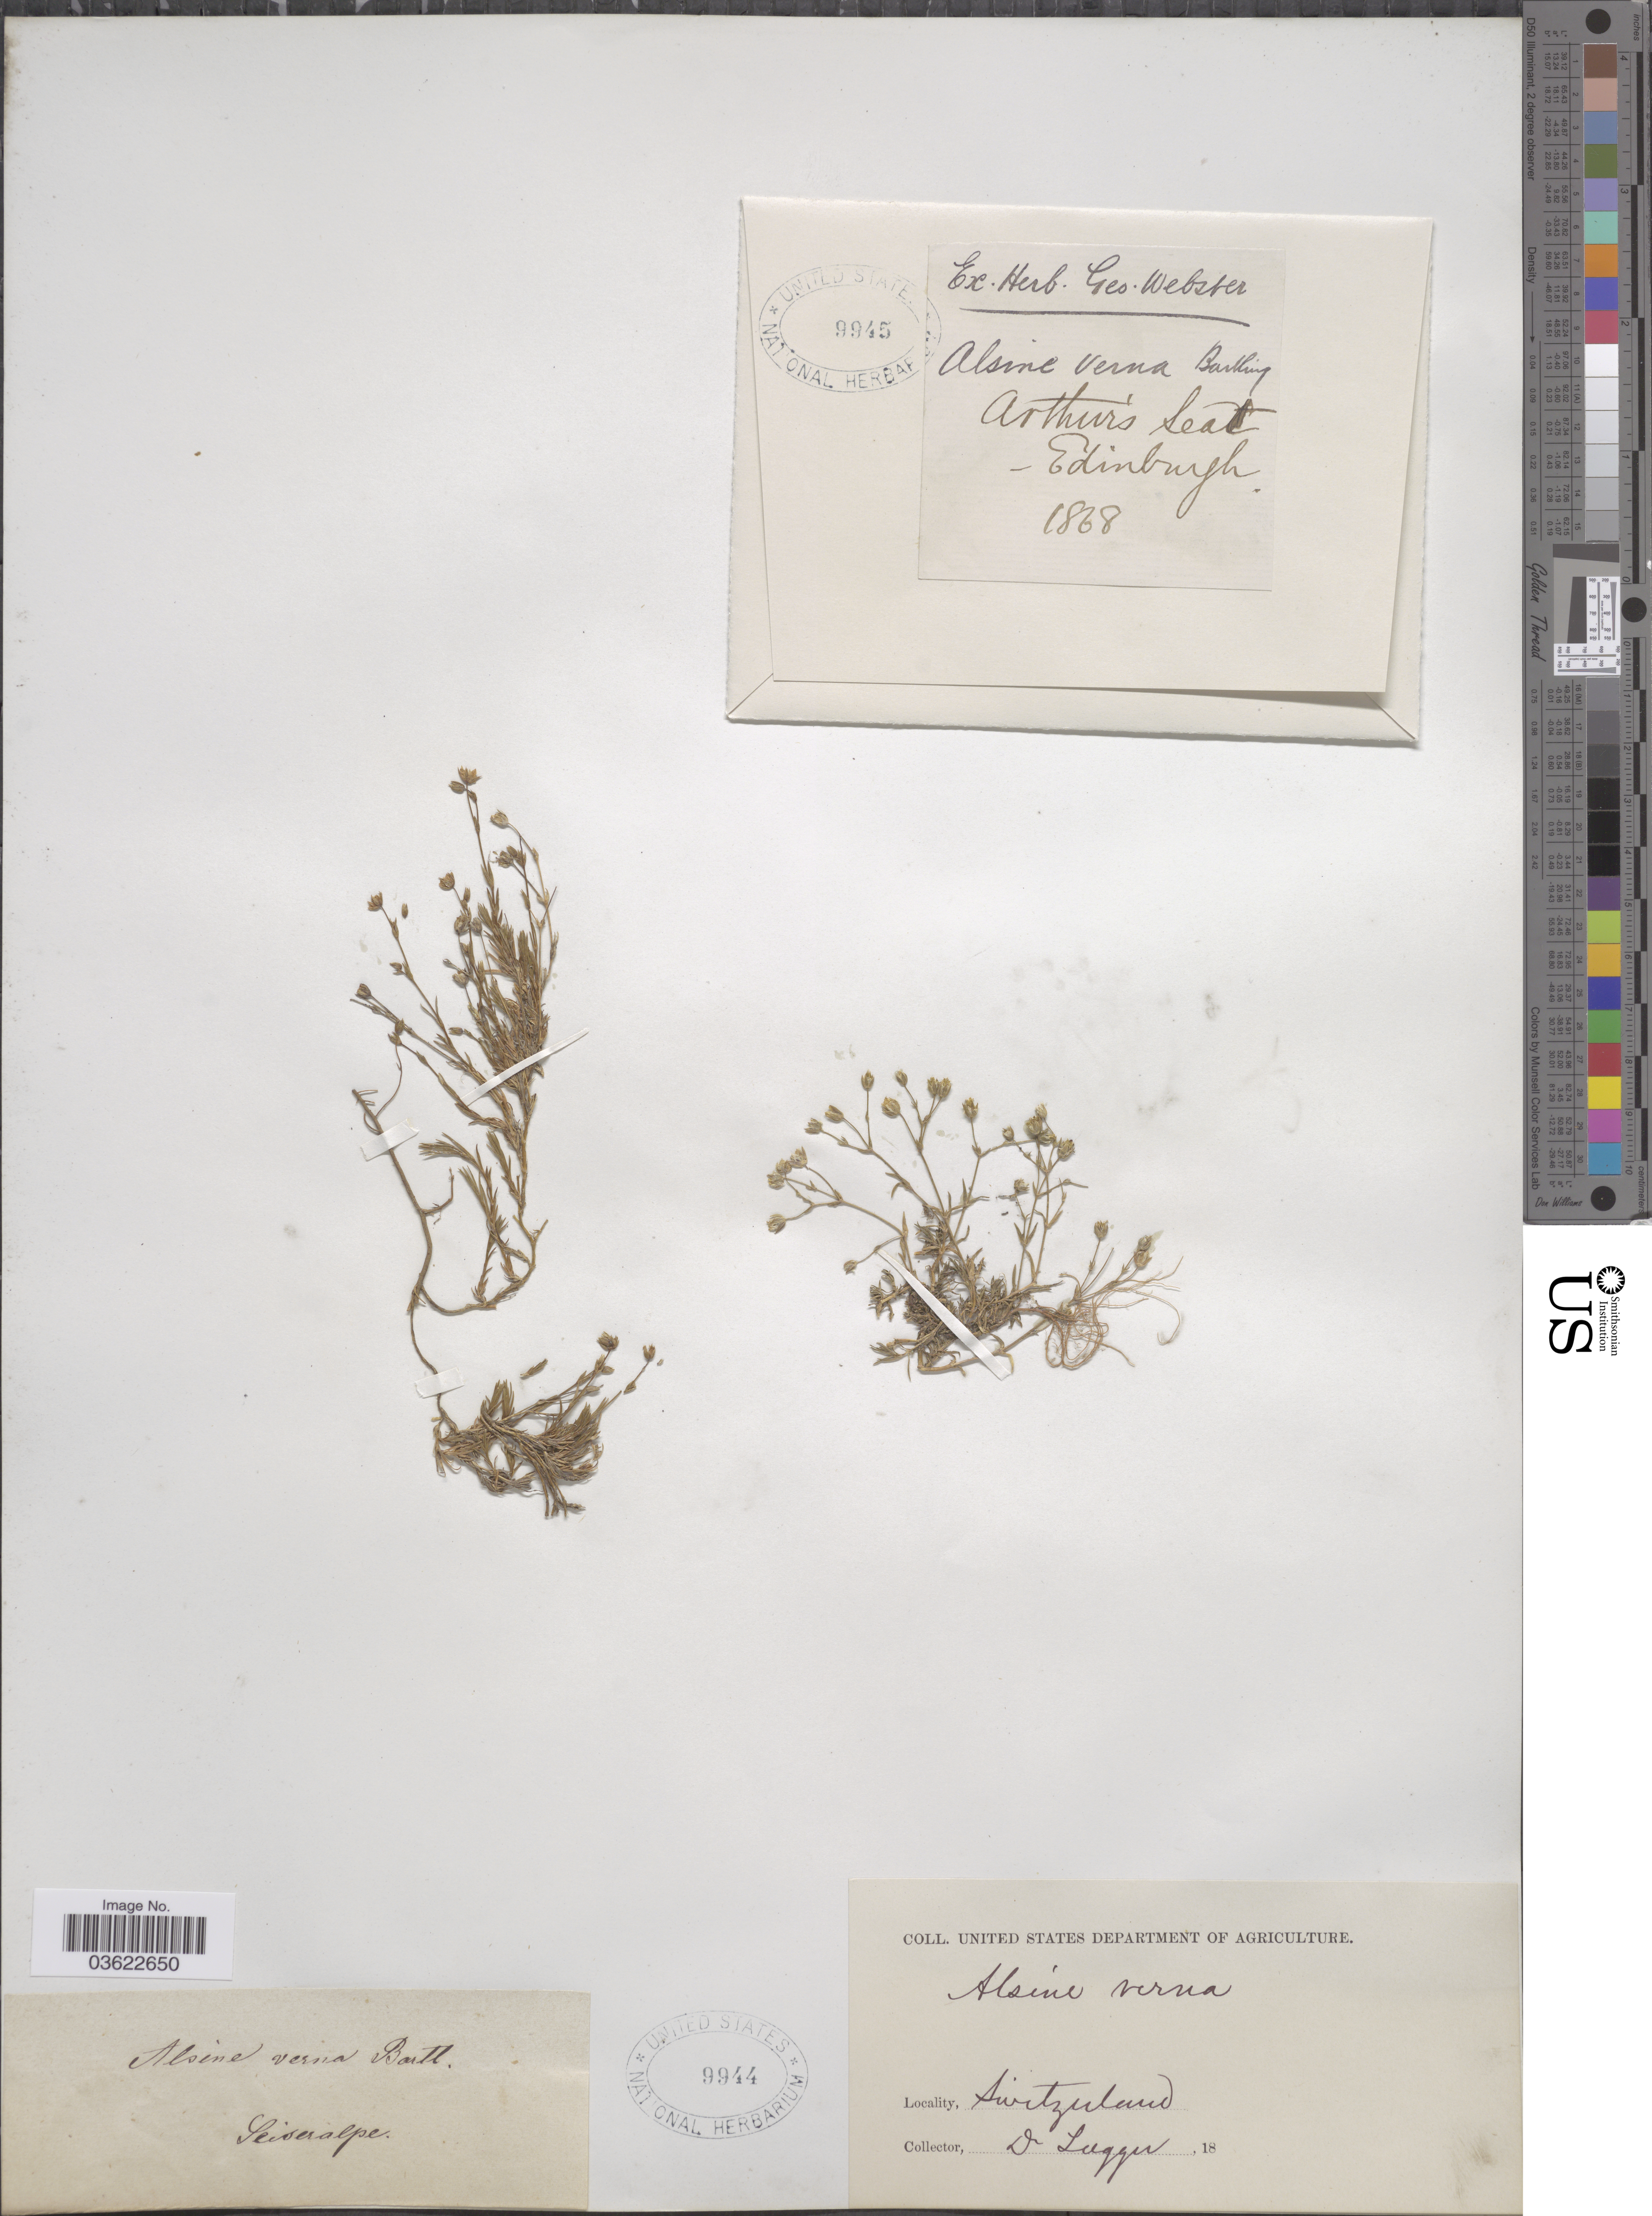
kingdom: Plantae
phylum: Tracheophyta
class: Magnoliopsida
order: Caryophyllales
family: Caryophyllaceae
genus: Arenaria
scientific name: Arenaria verna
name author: L.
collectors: ex herb. Geo. Webster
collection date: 1868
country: United Kingdom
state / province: Scotland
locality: Arthur's Seat. Edinburgh.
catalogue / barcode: US 9945